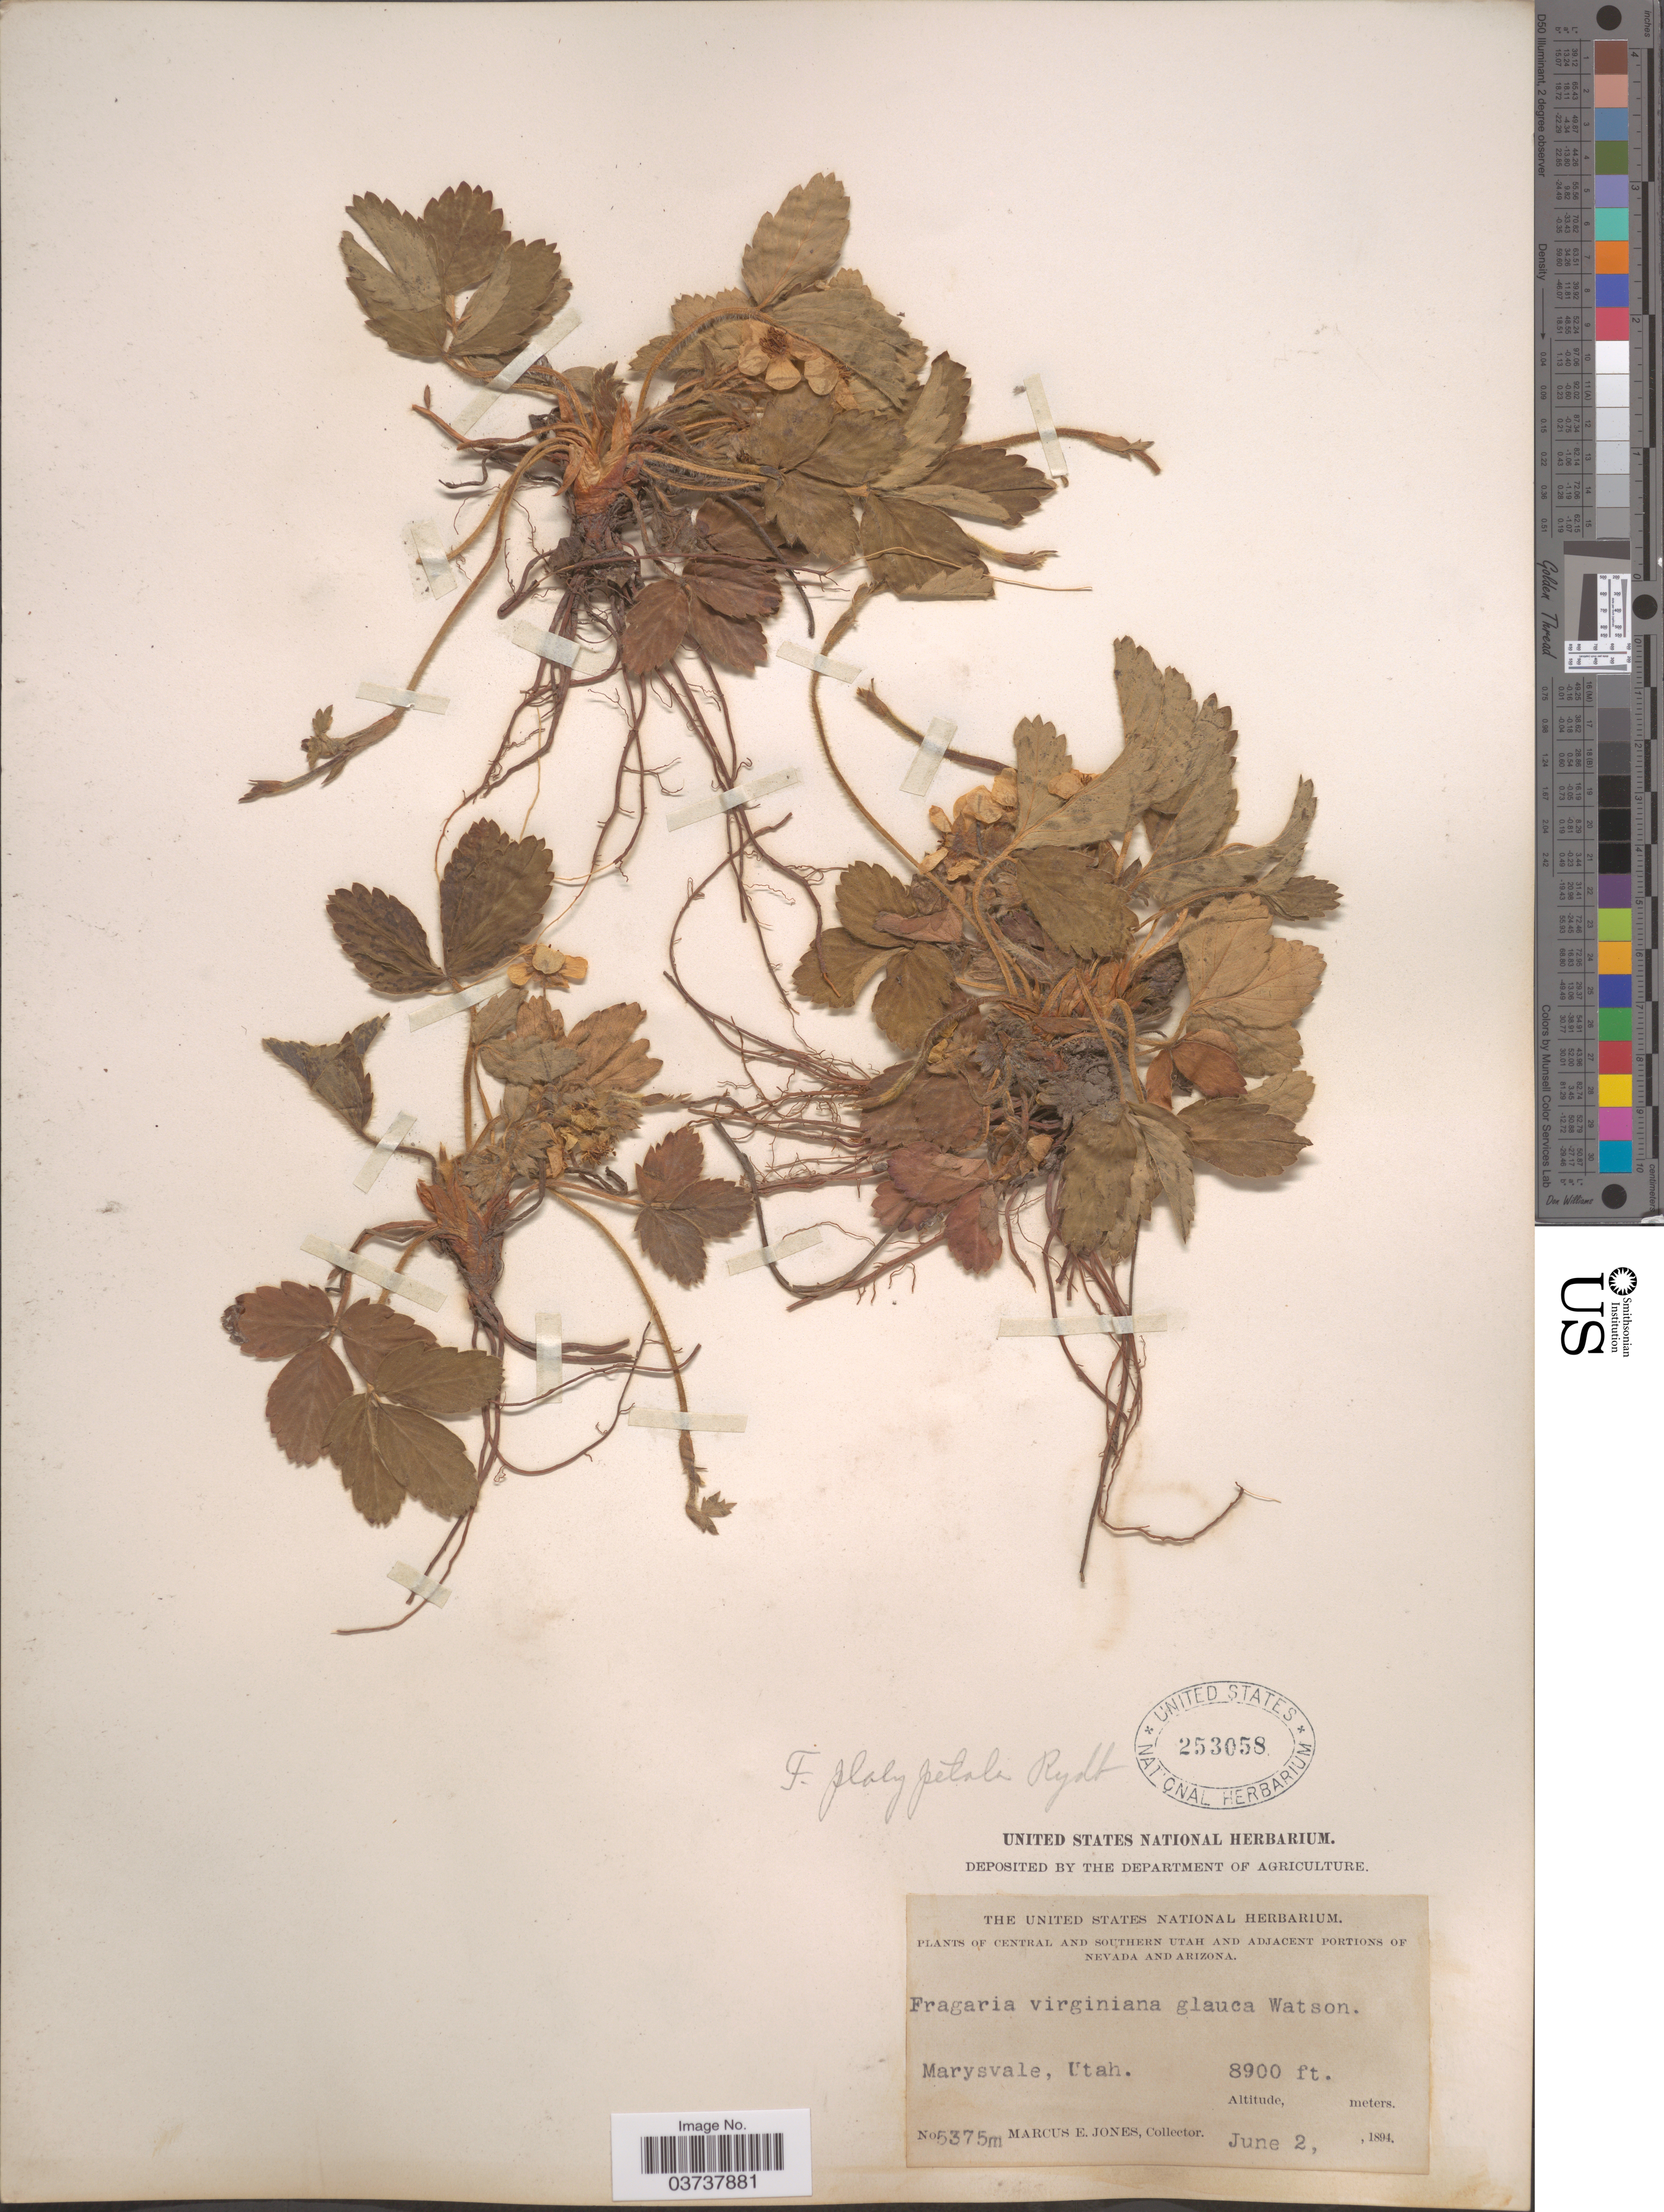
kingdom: Plantae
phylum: Tracheophyta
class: Magnoliopsida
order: Rosales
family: Rosaceae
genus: Fragaria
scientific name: Fragaria virginiana subsp. glauca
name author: (S. Watson) Staudt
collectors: M. E. Jones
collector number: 5375m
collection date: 1894-06-02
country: United States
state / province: Utah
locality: Central and Southern Utah. Marysvale.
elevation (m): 2713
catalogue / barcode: US 253058